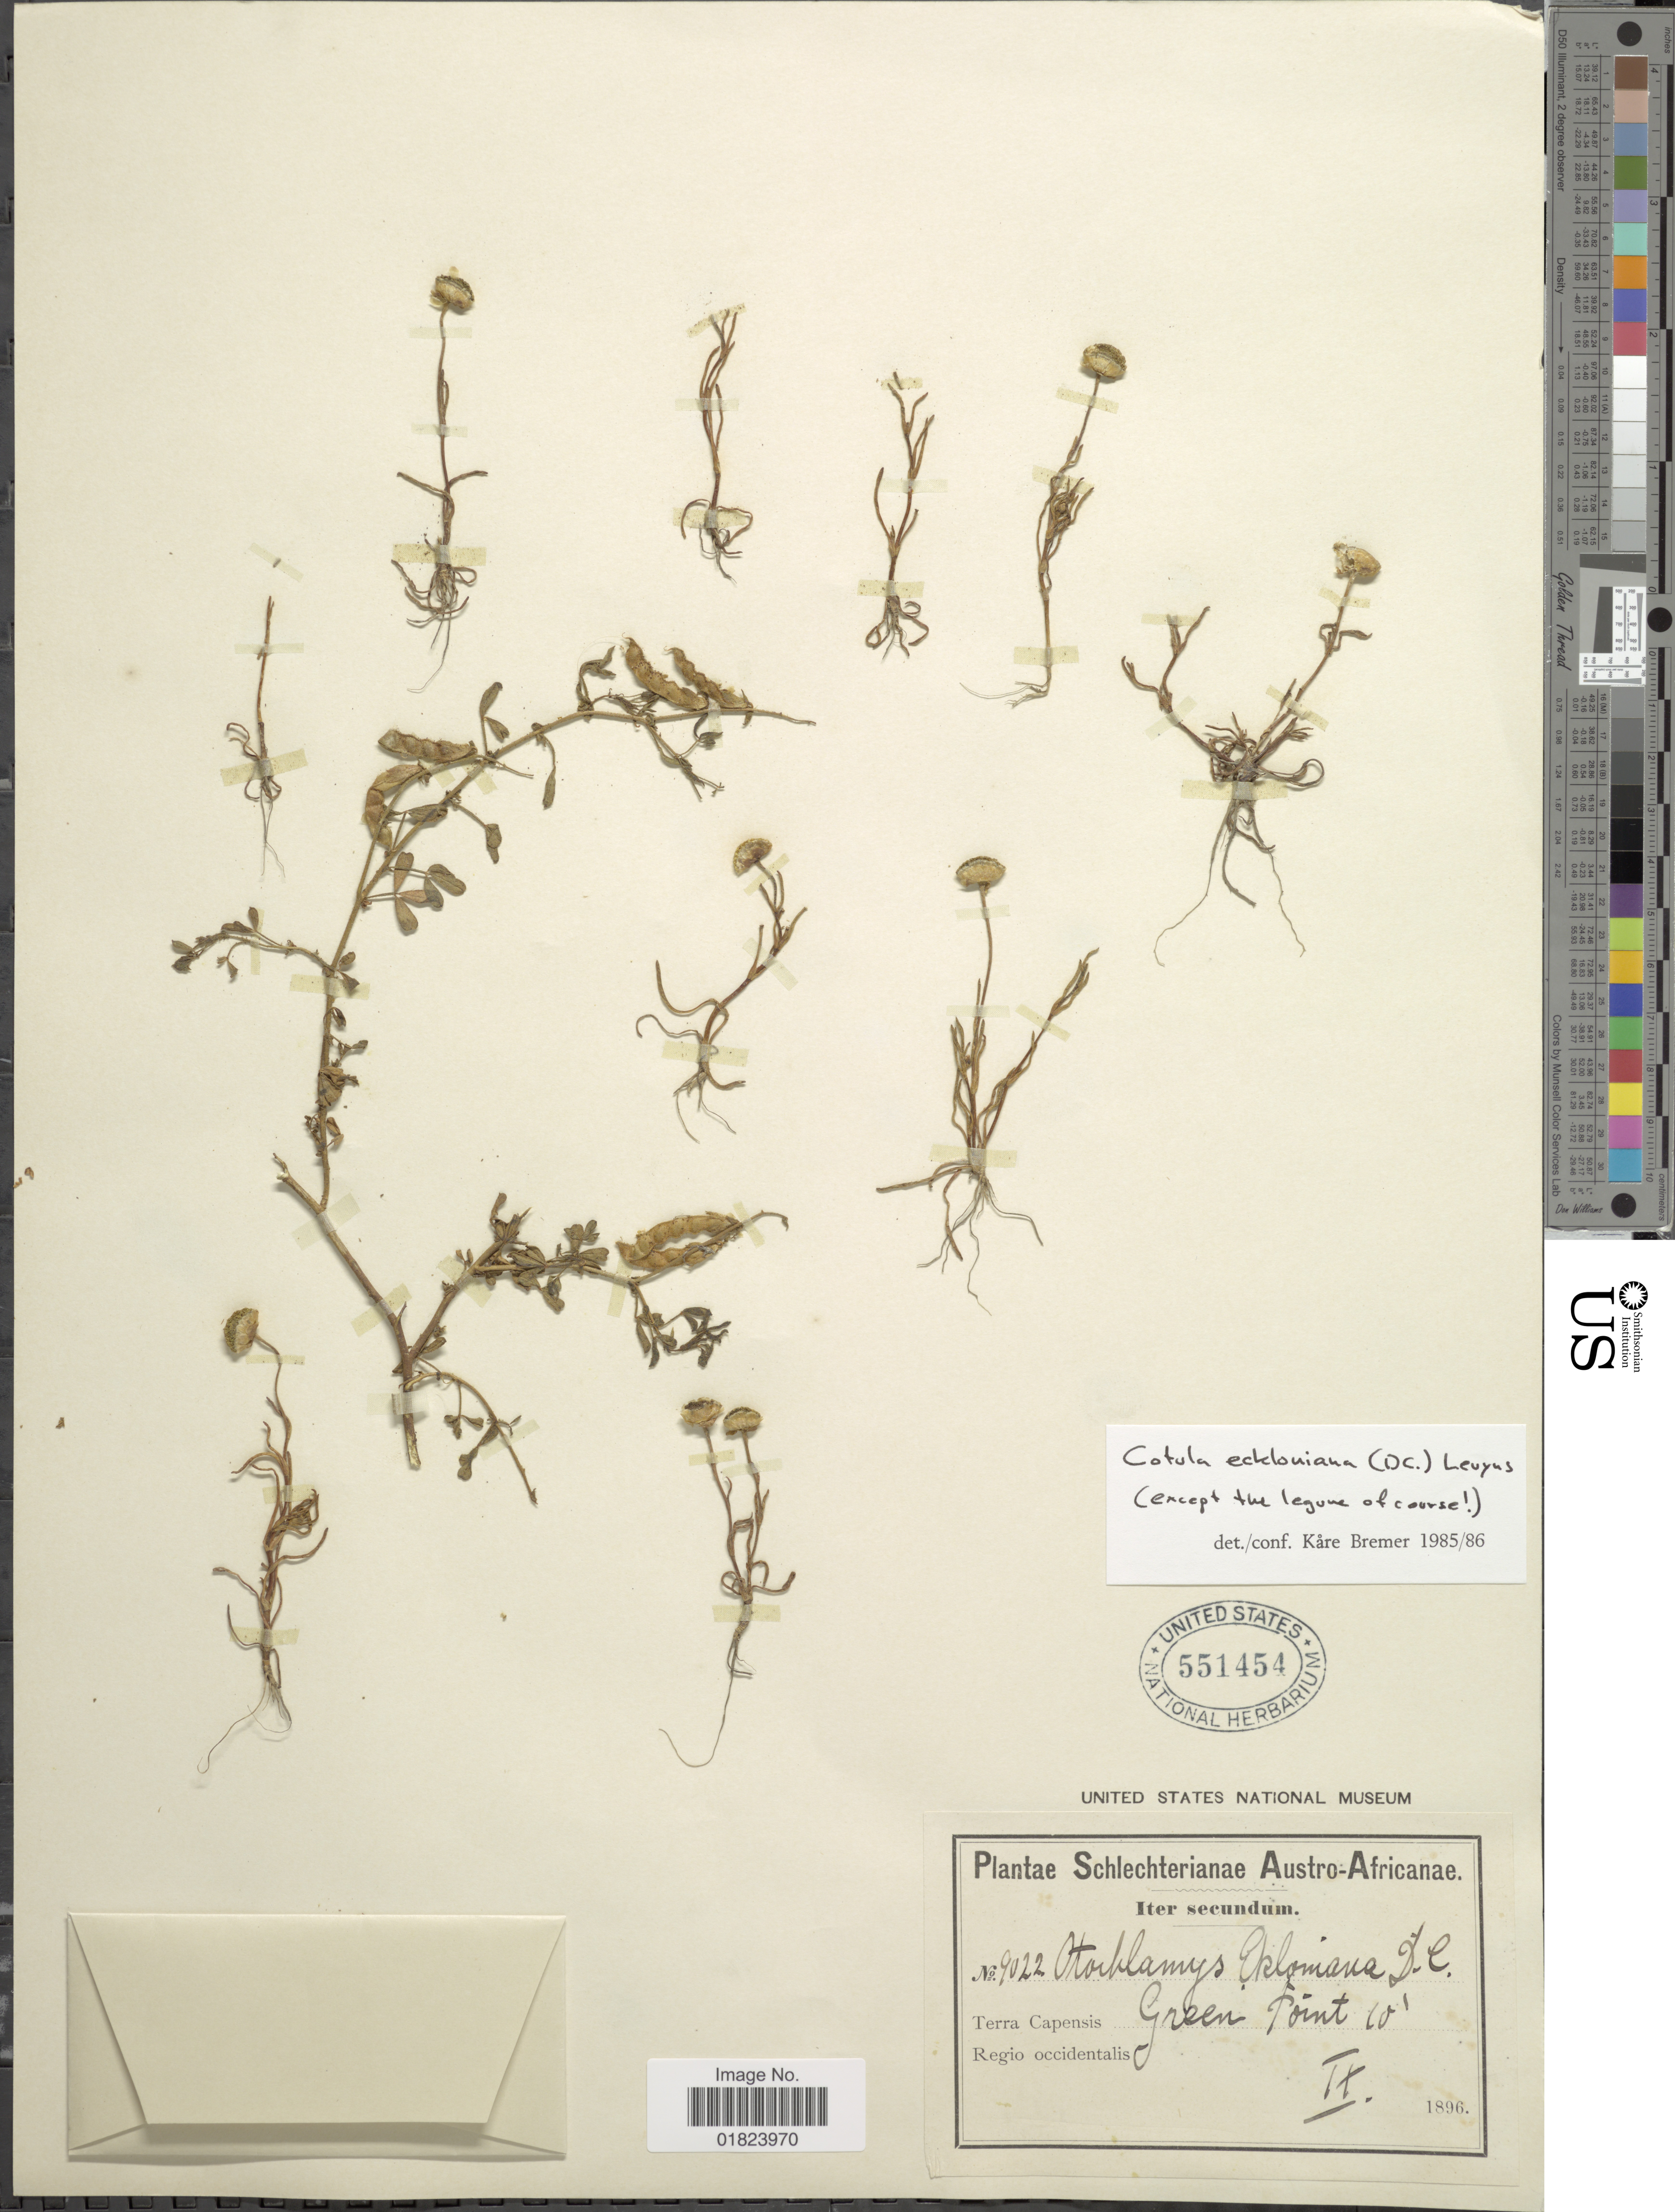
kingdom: Plantae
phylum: Tracheophyta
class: Magnoliopsida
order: Asterales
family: Asteraceae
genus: Cotula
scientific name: Cotula ekloniana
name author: (DC.) Levyns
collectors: Schlechter, --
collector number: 9022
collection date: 1896-09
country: South Africa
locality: Austro-Africanae, iter secundum, Terra Capensis Green Point, Regio occidentalis.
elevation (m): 3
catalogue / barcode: US 551454